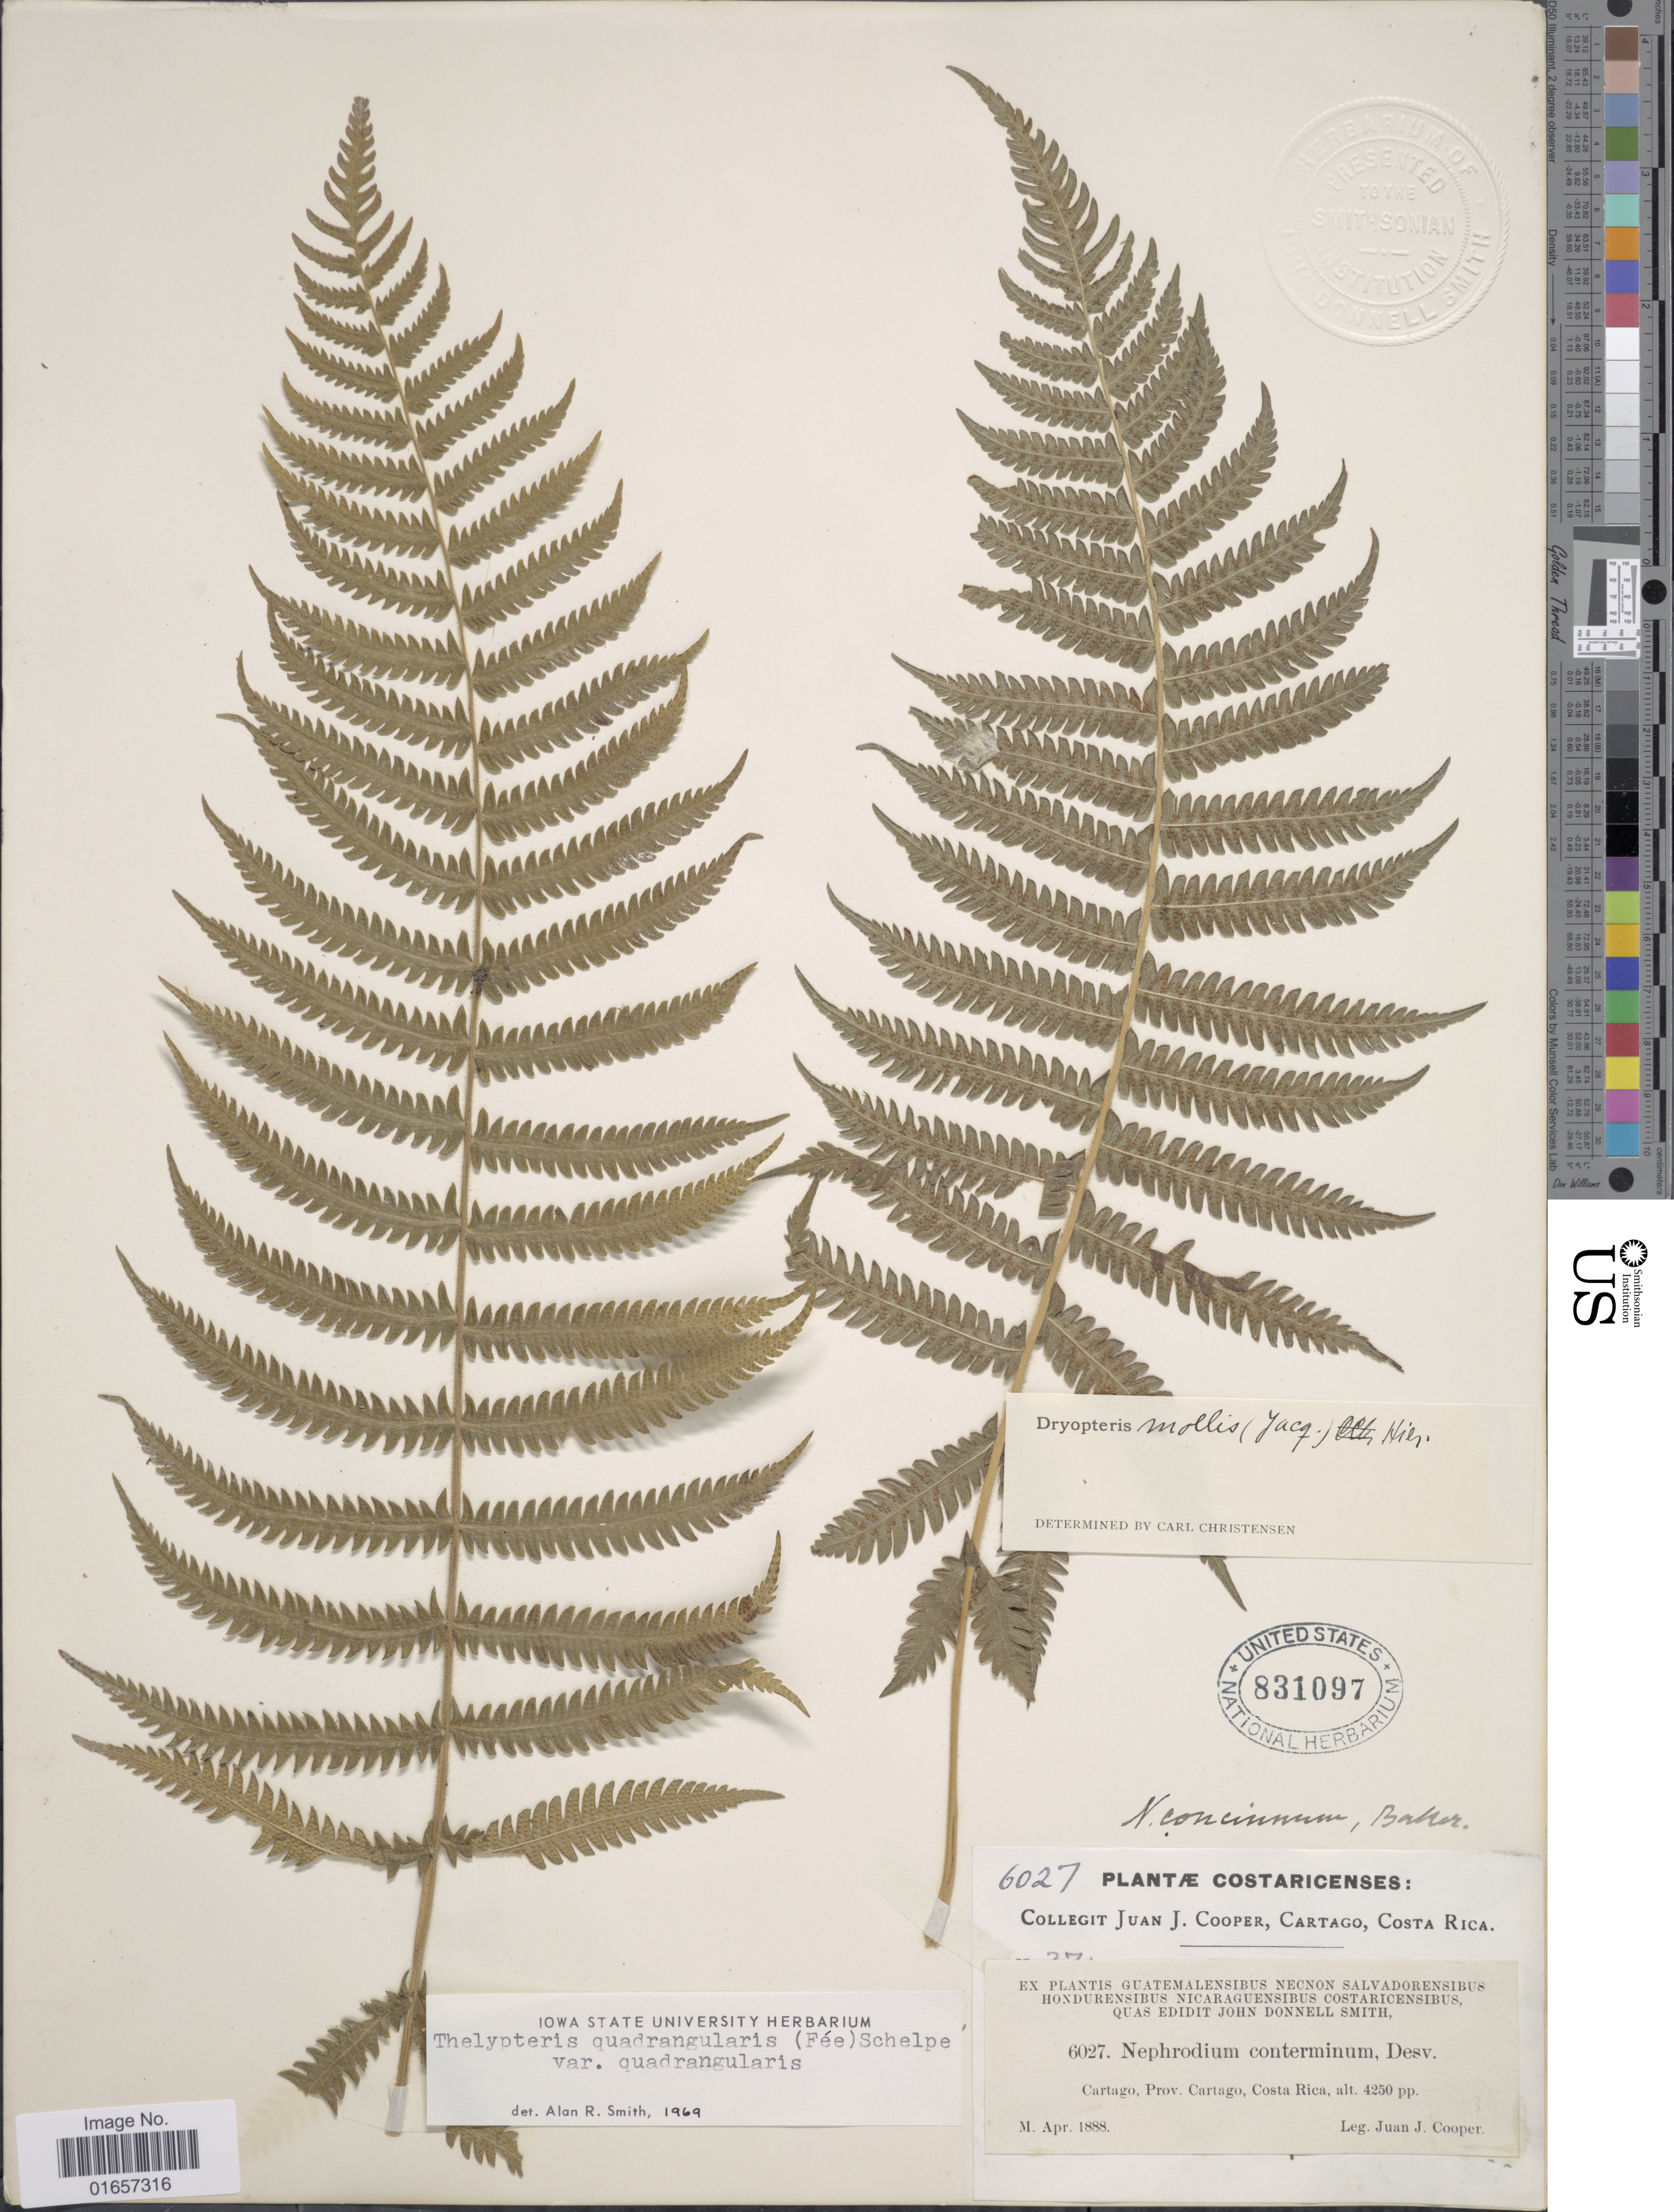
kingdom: Plantae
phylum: Tracheophyta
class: Polypodiopsida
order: Polypodiales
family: Thelypteridaceae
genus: Christella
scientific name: Christella hispidula var. hispidula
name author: (Decne.) Holttum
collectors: J. J. Cooper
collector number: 6027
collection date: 1888-04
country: Costa Rica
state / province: Cartago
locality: Cartago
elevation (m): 1295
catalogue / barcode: US 831097